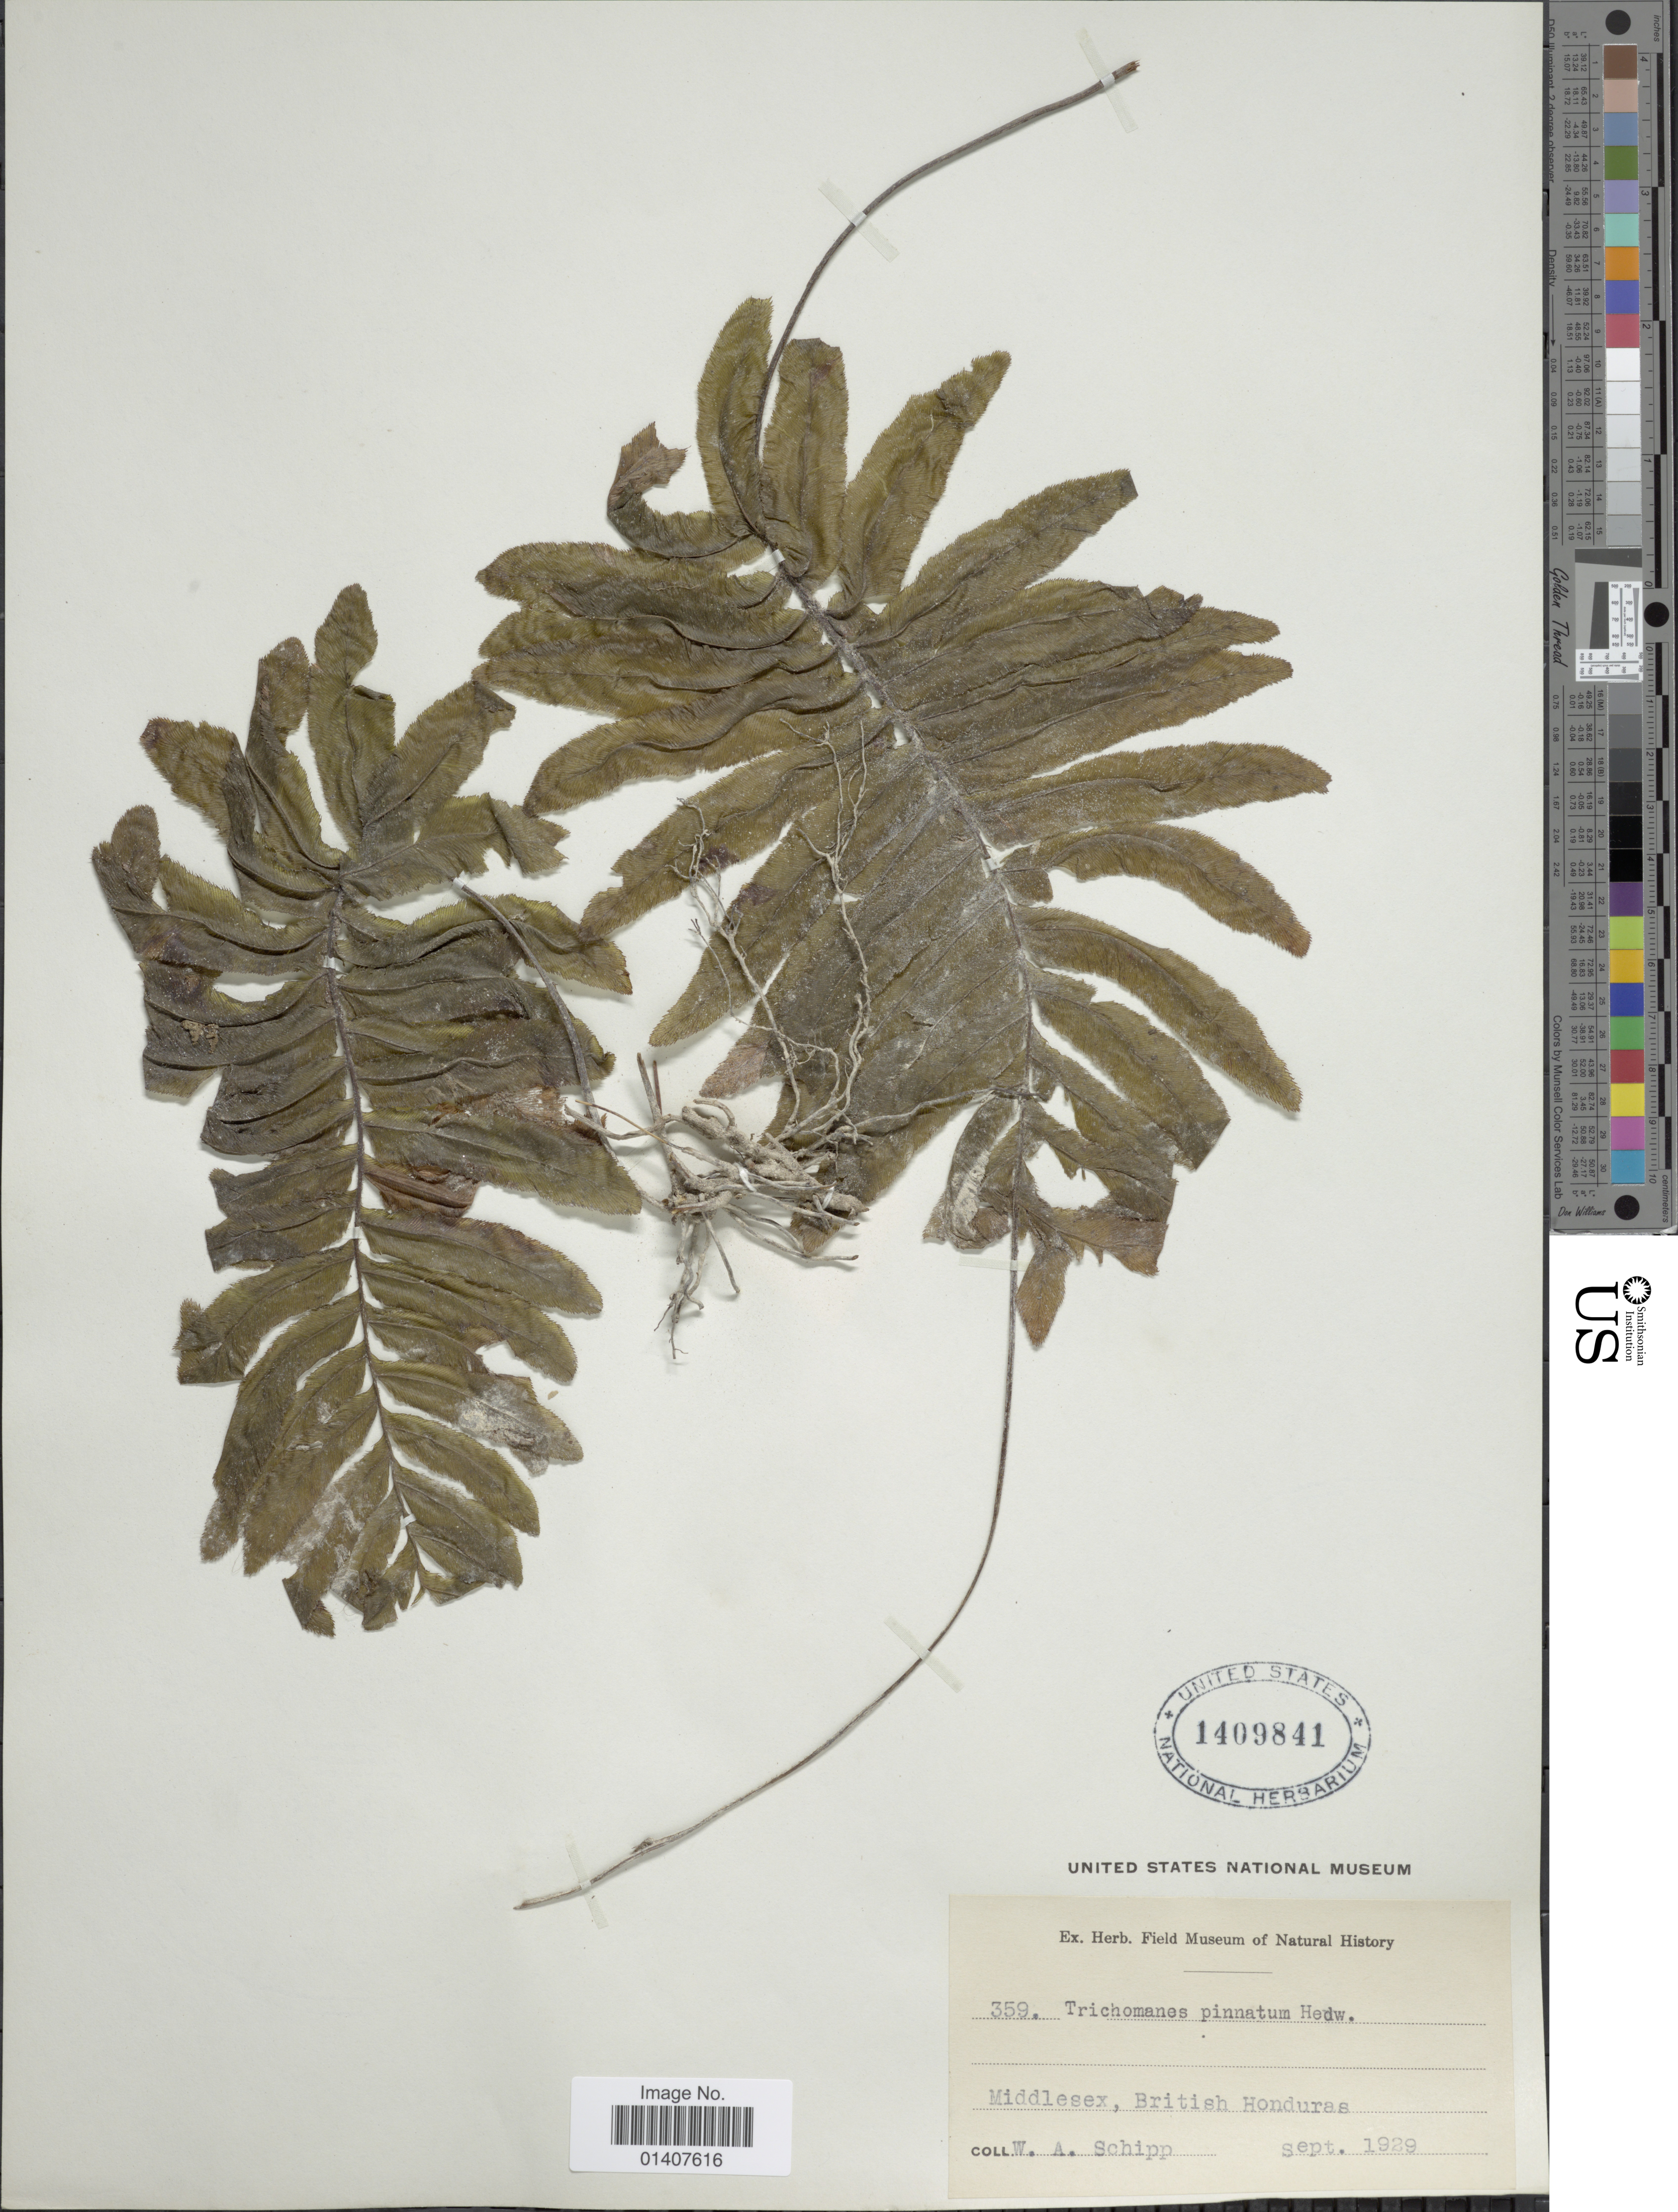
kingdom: Plantae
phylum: Tracheophyta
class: Polypodiopsida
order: Hymenophyllales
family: Hymenophyllaceae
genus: Trichomanes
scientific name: Trichomanes pinnatum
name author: Hedw.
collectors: W. Schipp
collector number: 359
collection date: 1929-09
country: Belize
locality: British Honduras, Middlesex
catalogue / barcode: US 1409841